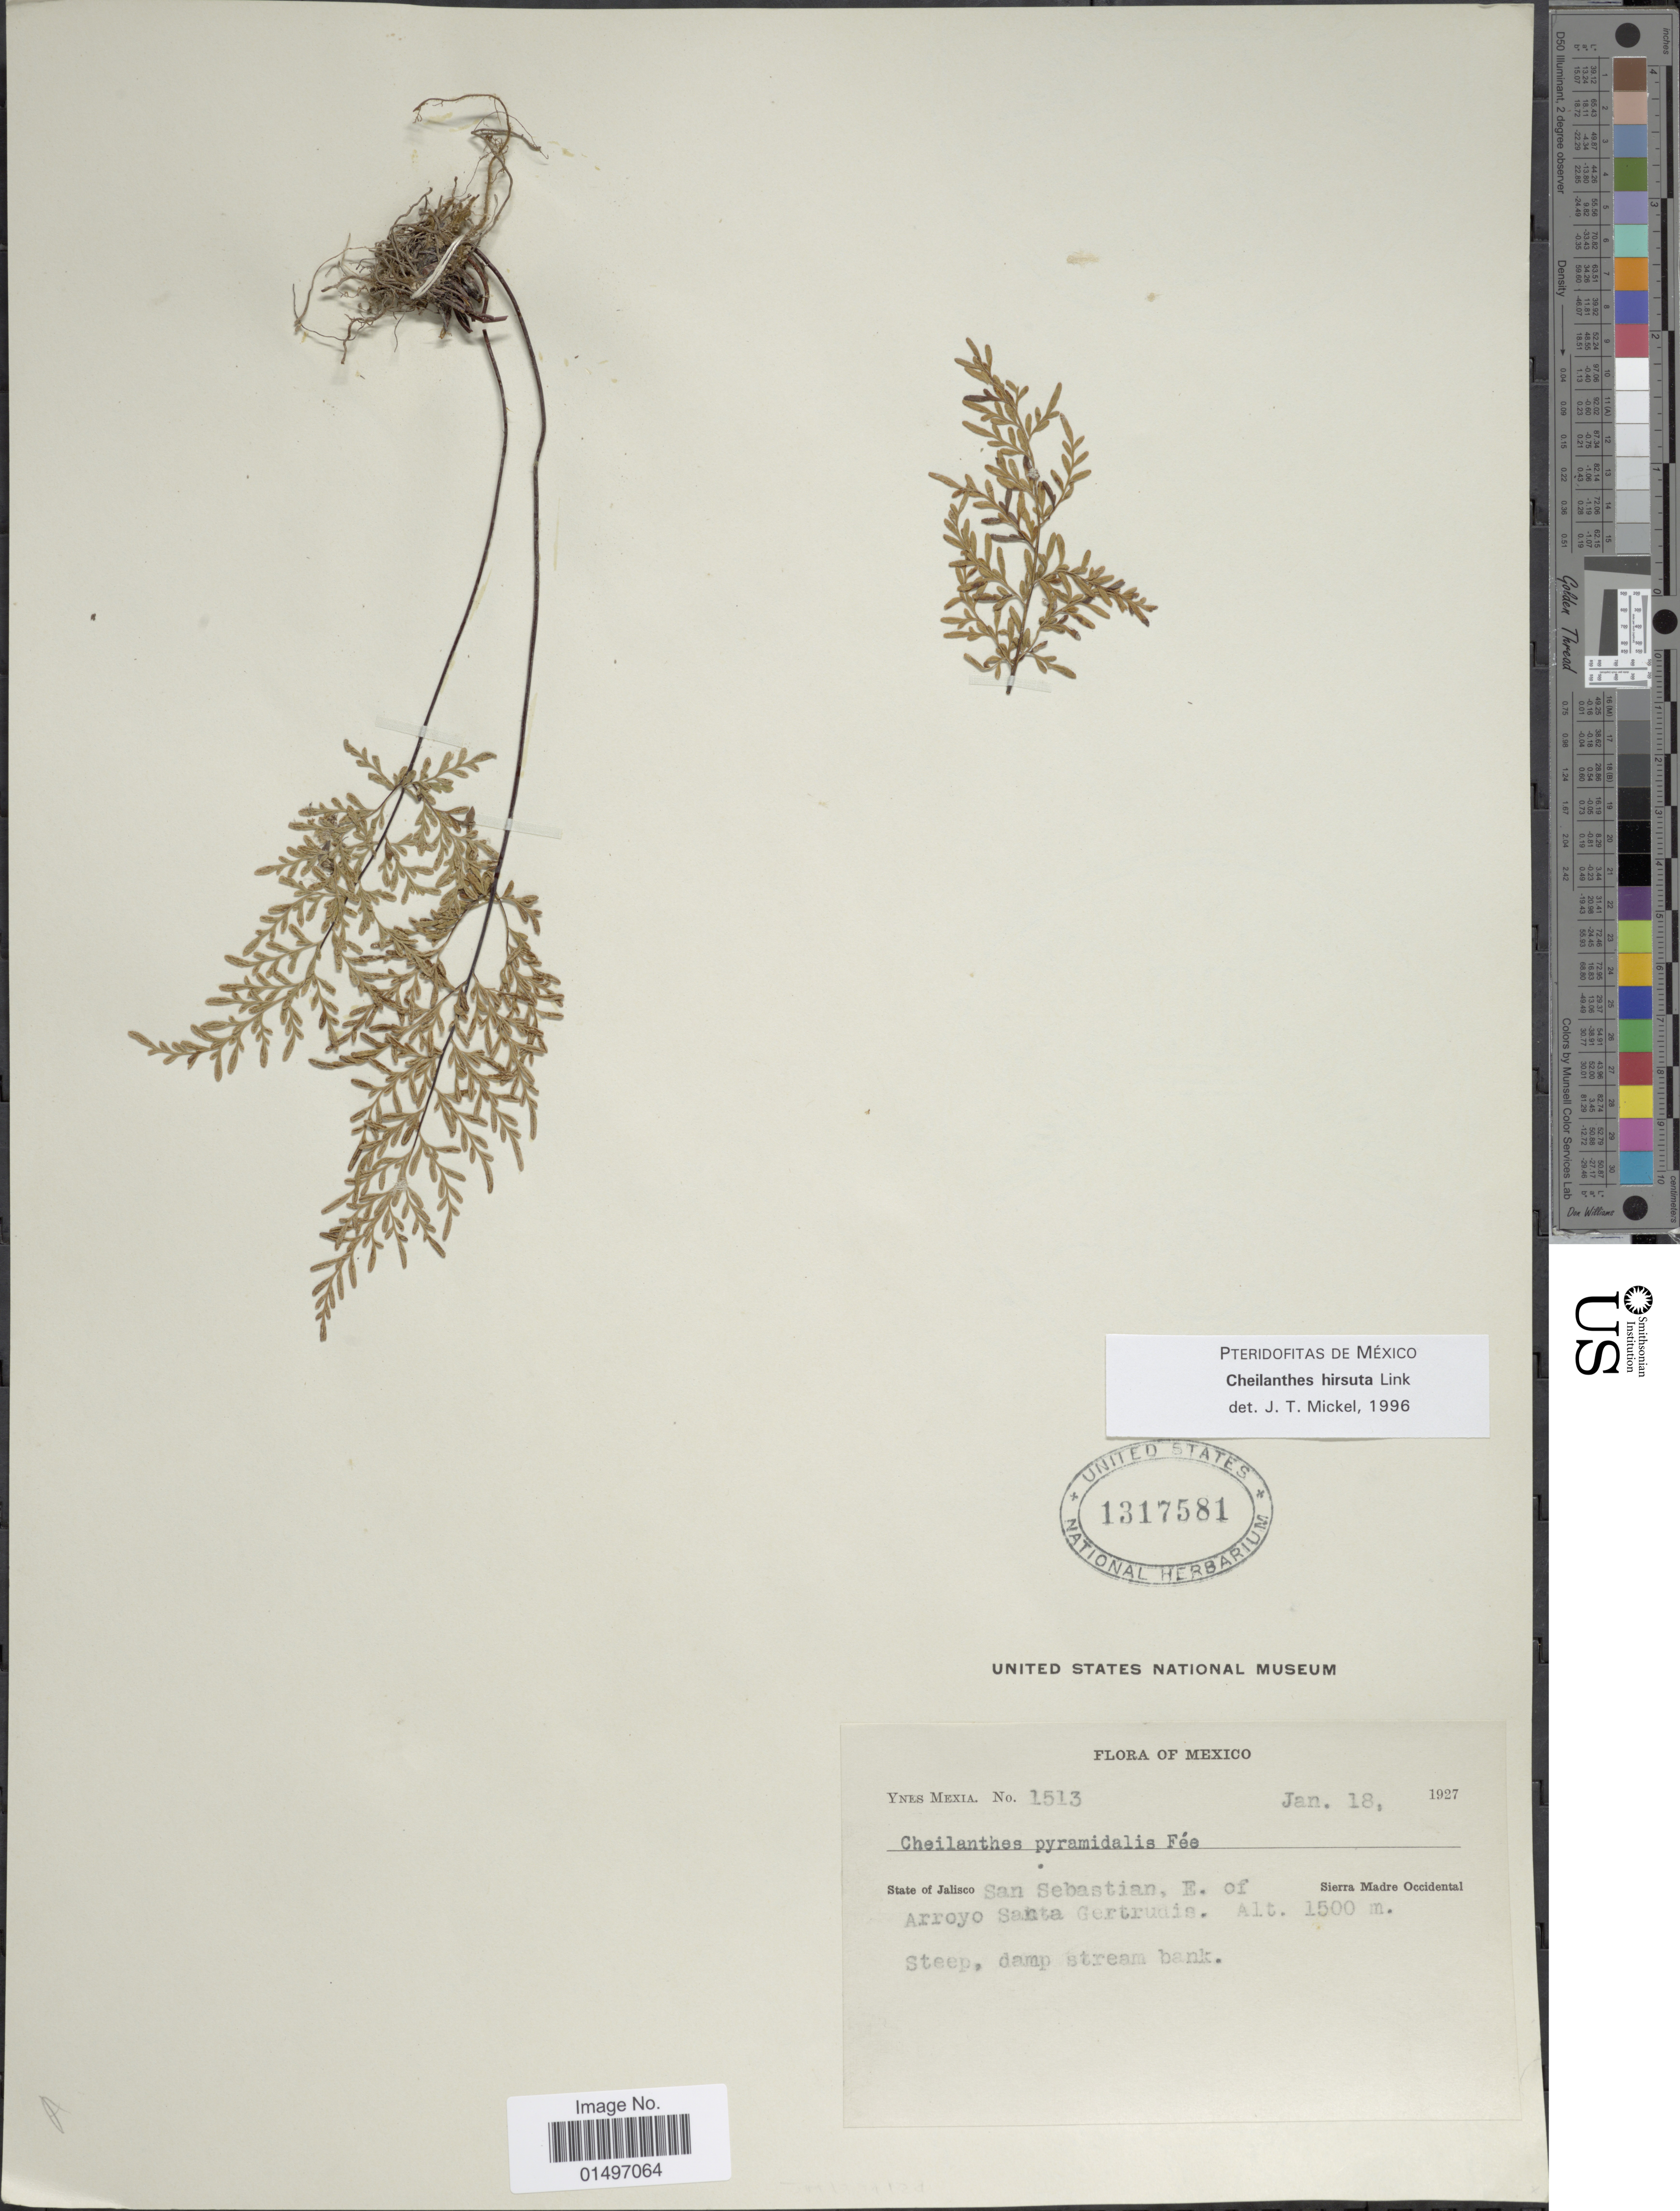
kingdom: Plantae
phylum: Tracheophyta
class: Polypodiopsida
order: Polypodiales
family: Pteridaceae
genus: Gaga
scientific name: Gaga hirsuta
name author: (Link) Fay W. Li & Windham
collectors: Y. Mexia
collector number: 1513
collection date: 1927-01-18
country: Mexico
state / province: Jalisco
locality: Mexico, San Sebastian, E. of Arroyo Santa Gertrudis, Sierra Madre Occidental.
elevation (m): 1500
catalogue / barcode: US 1317581